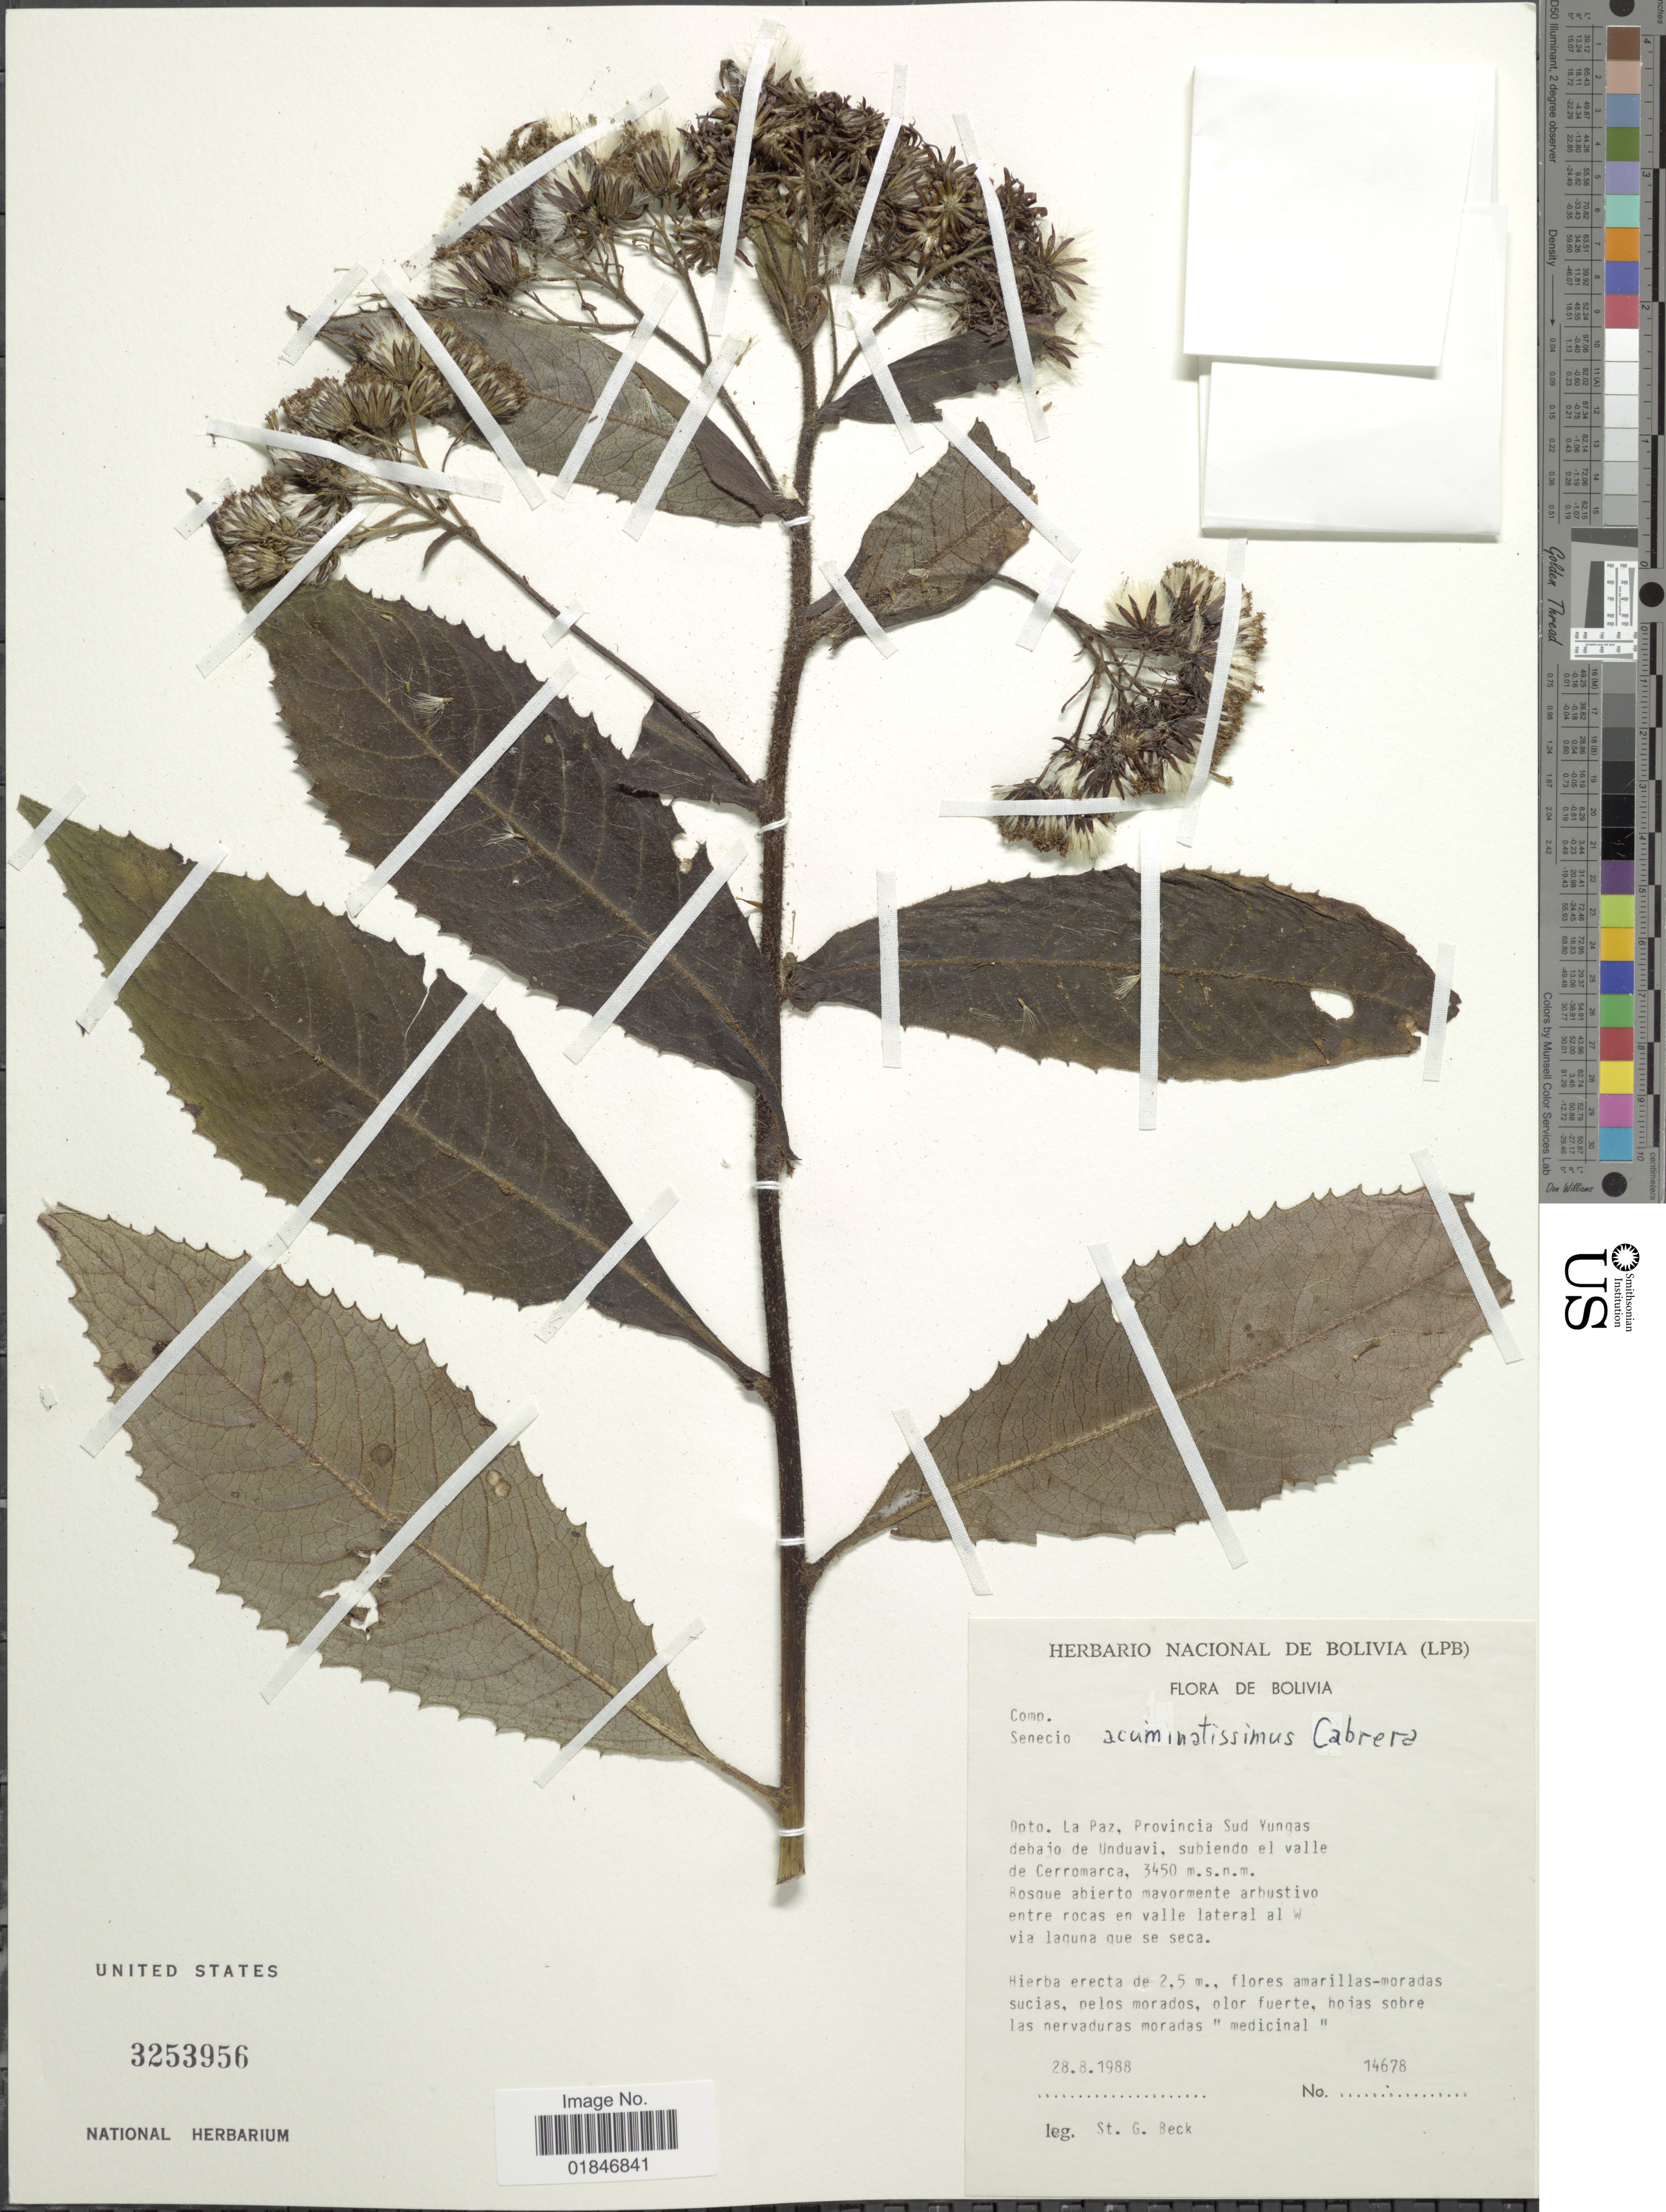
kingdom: Plantae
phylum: Tracheophyta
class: Magnoliopsida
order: Asterales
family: Asteraceae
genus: Dendrophorbium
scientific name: Dendrophorbium acuminatissimum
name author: (Cabrera) D.J.N. Hind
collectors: S. G. Beck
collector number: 14678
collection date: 1988-08-28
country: Bolivia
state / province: La Paz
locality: Dpto. La Paz, Provincia Sud Yungas debajo de Unduavi, subiendo el valle de Cerromarca.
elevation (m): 3450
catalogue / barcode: US 3253956